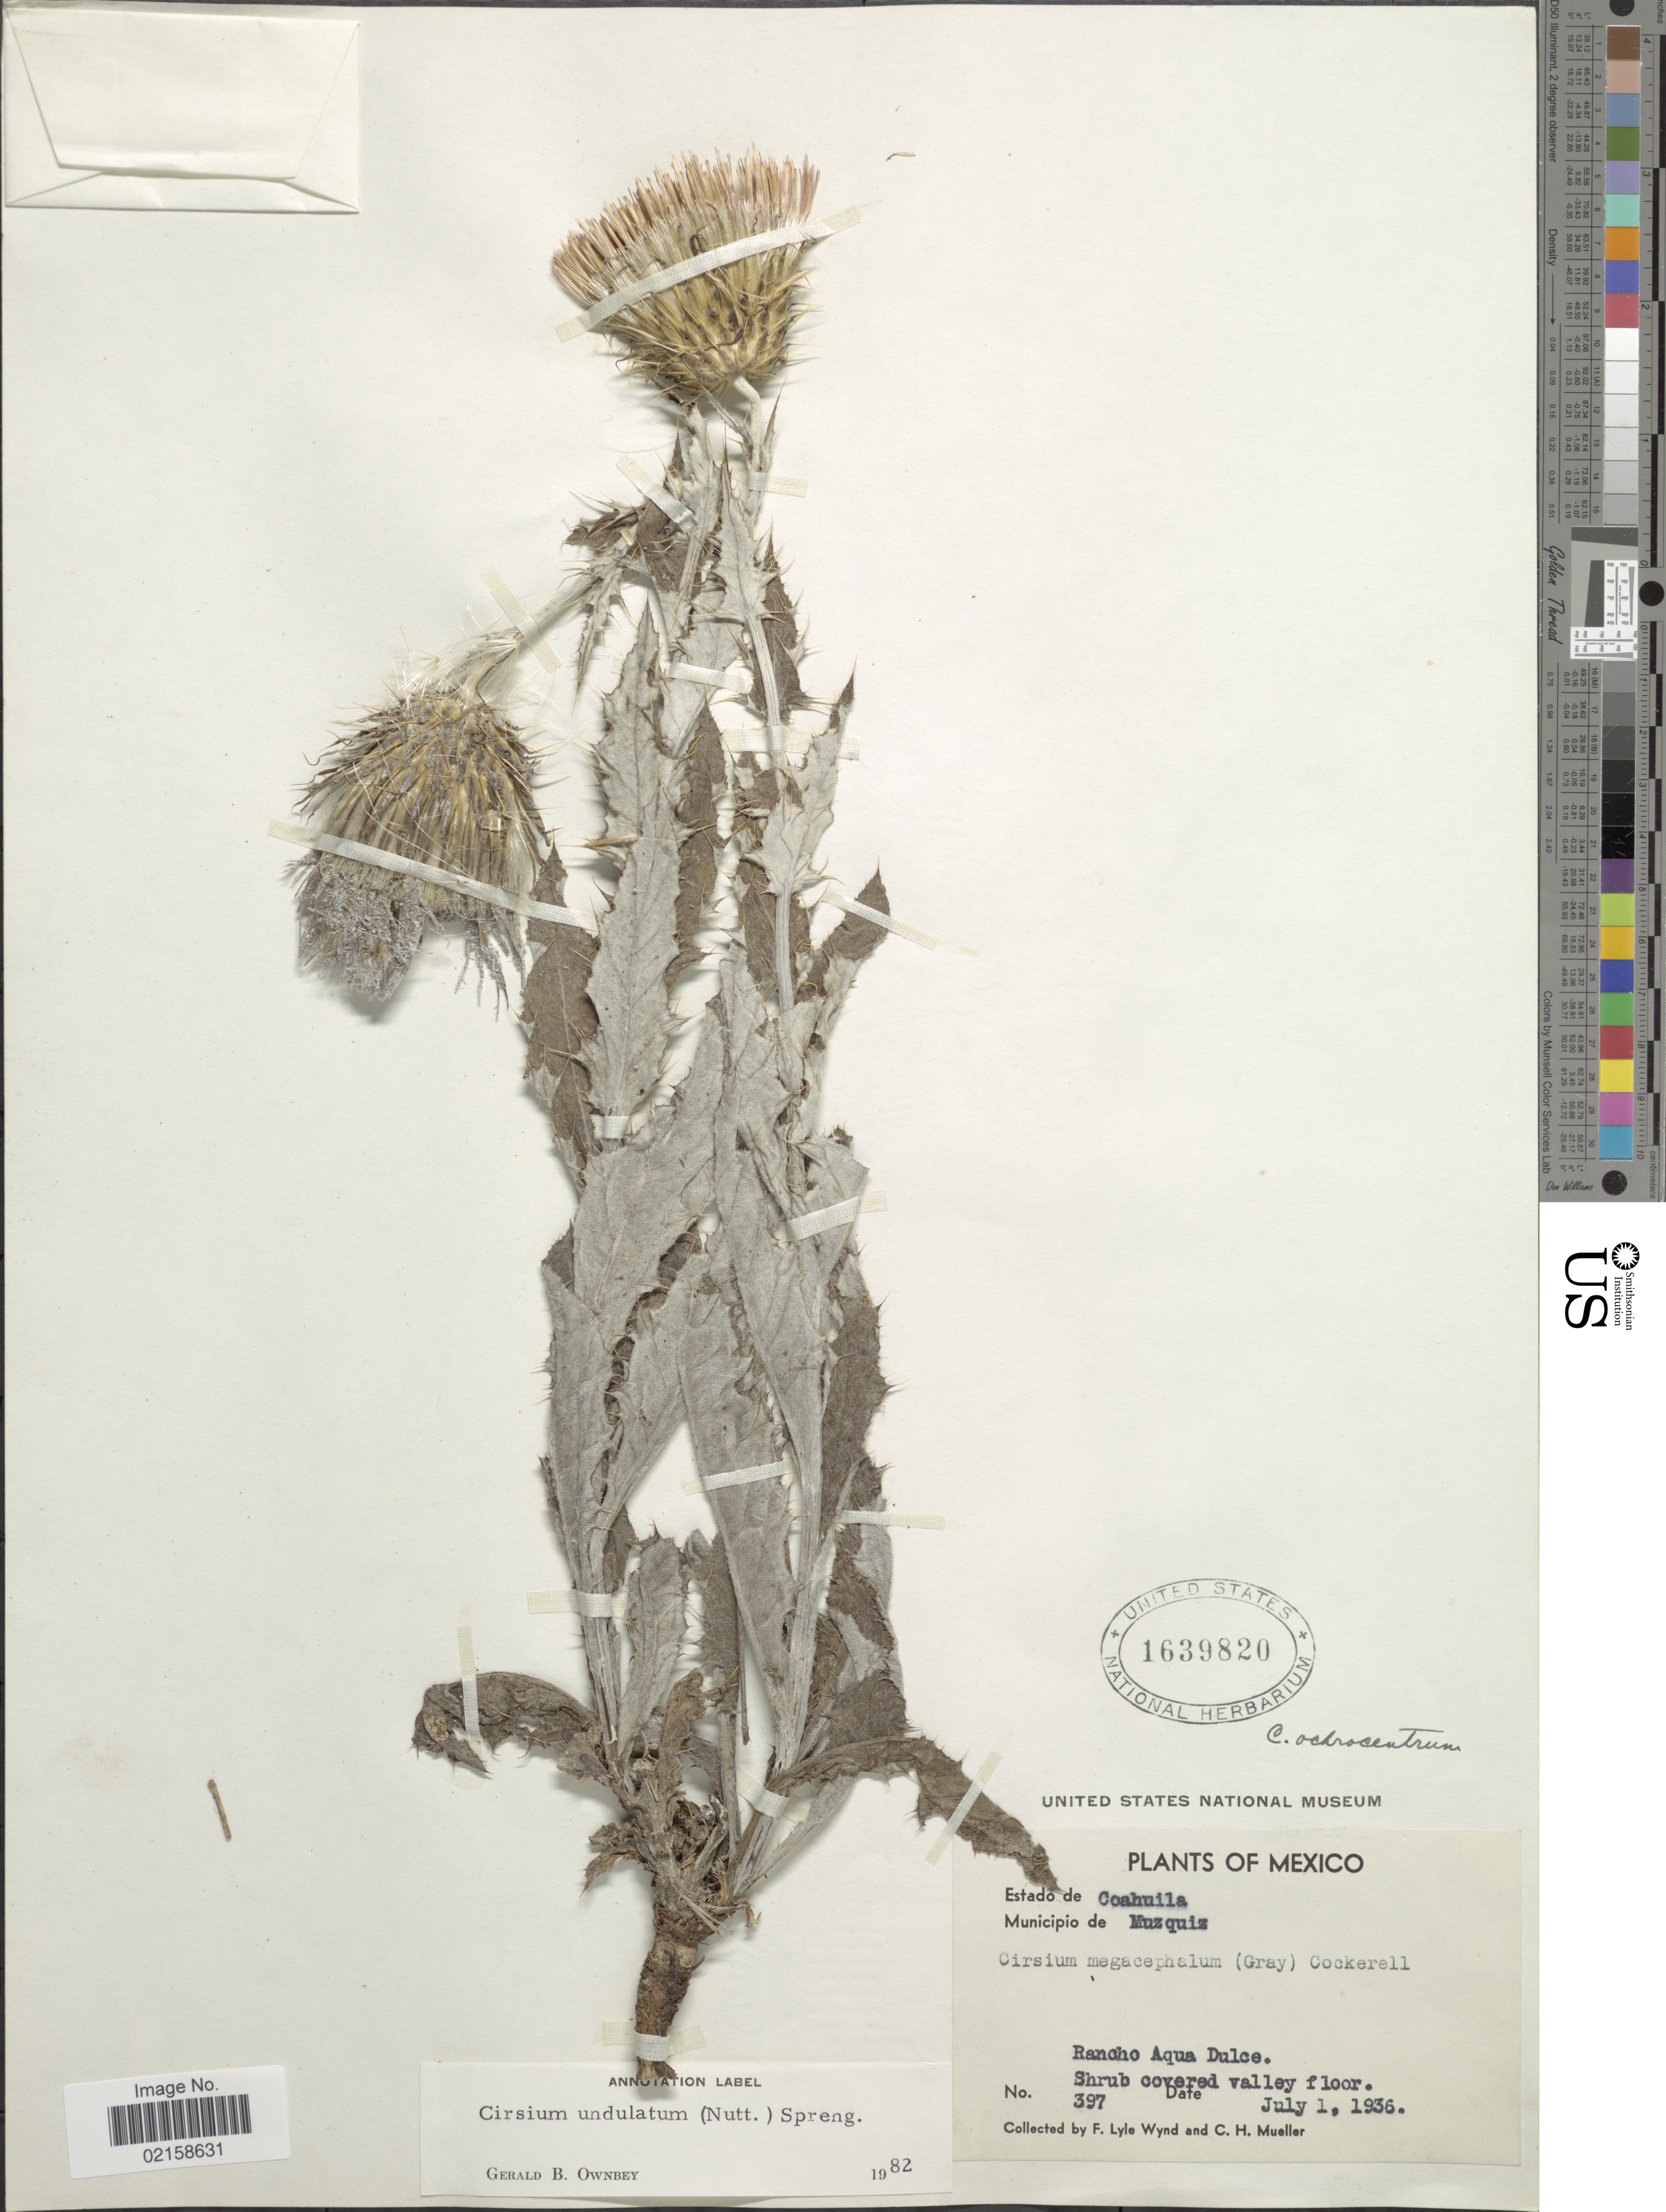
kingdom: Plantae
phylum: Tracheophyta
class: Magnoliopsida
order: Asterales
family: Asteraceae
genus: Cirsium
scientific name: Cirsium undulatum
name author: (Nutt.) Spreng.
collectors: F. L. Wynd & C. H. Mueller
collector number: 397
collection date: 1936-07-01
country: Mexico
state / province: Coahuila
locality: Municipio de Muzquiz, Rancho Agua Dulce.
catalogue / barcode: US 1639820